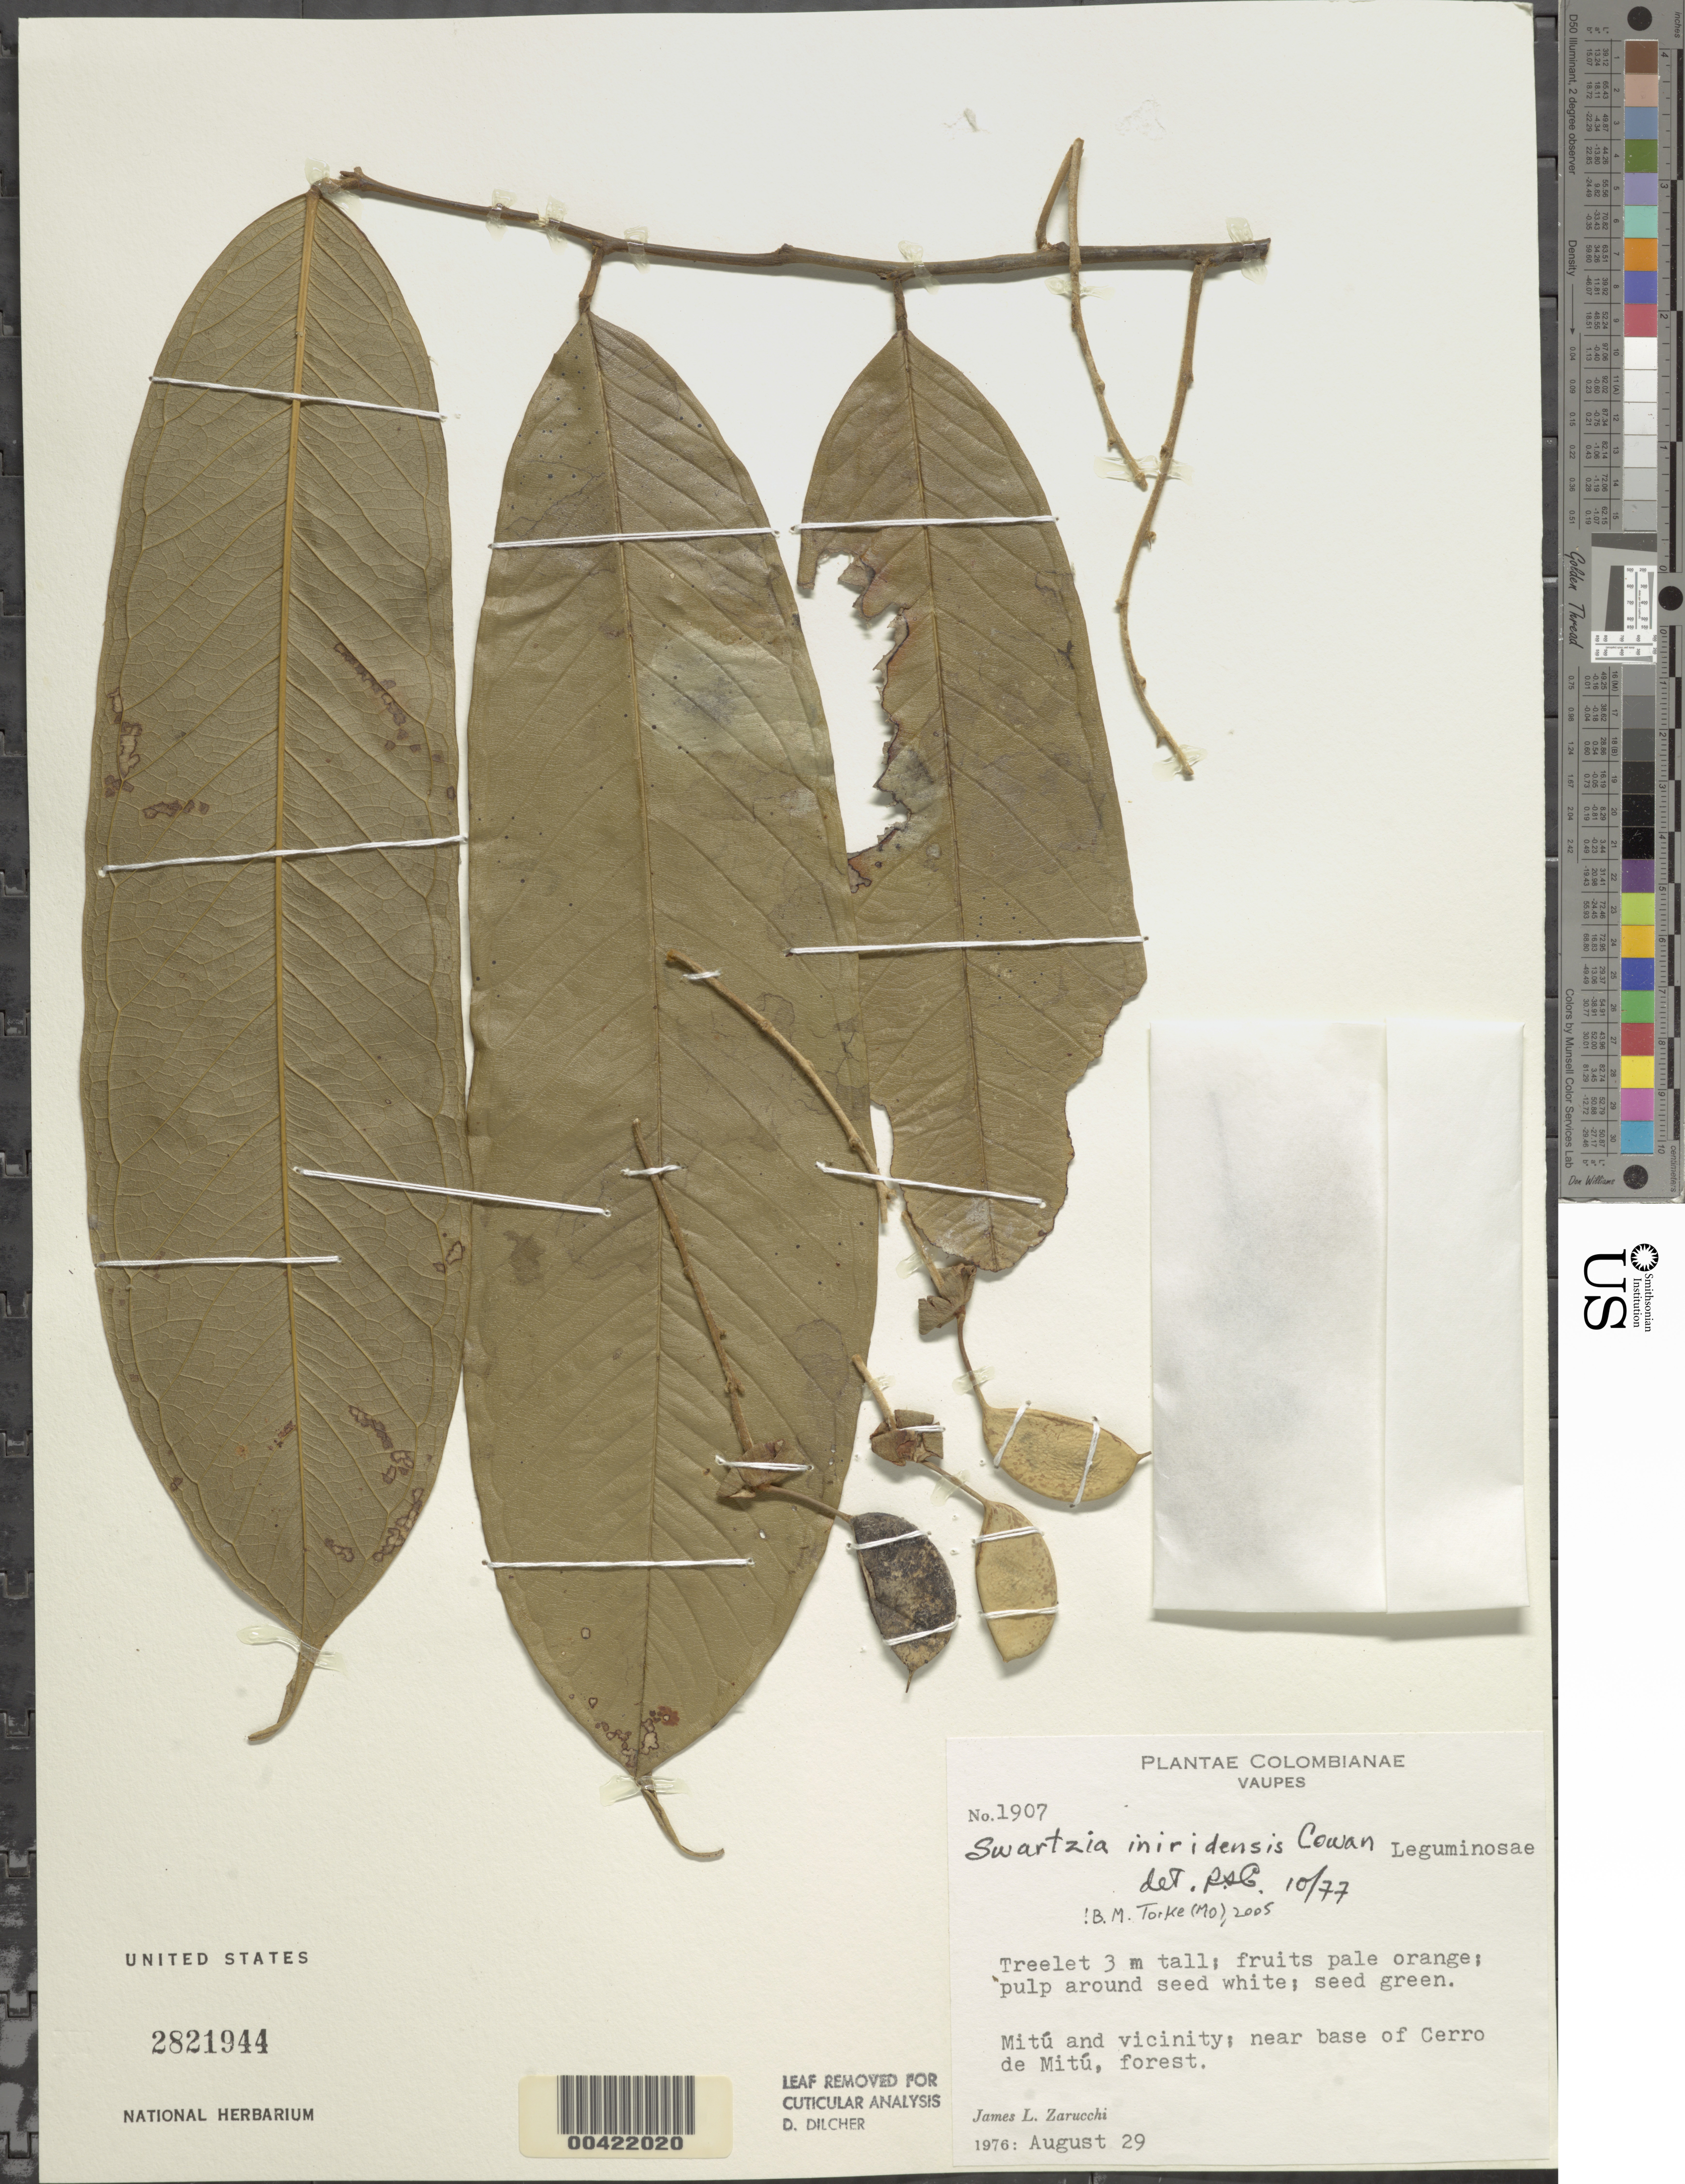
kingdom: Plantae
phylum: Tracheophyta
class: Magnoliopsida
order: Fabales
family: Fabaceae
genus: Swartzia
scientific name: Swartzia iniridensis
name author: R.S. Cowan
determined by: Cowan, R. S.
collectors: J. L. Zarucchi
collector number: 1907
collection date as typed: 29 Aug 1976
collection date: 1976-08-29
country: Colombia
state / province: Vaupés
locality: Mitu and vicinity; near base of Cerro Mitu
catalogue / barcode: US 2821944